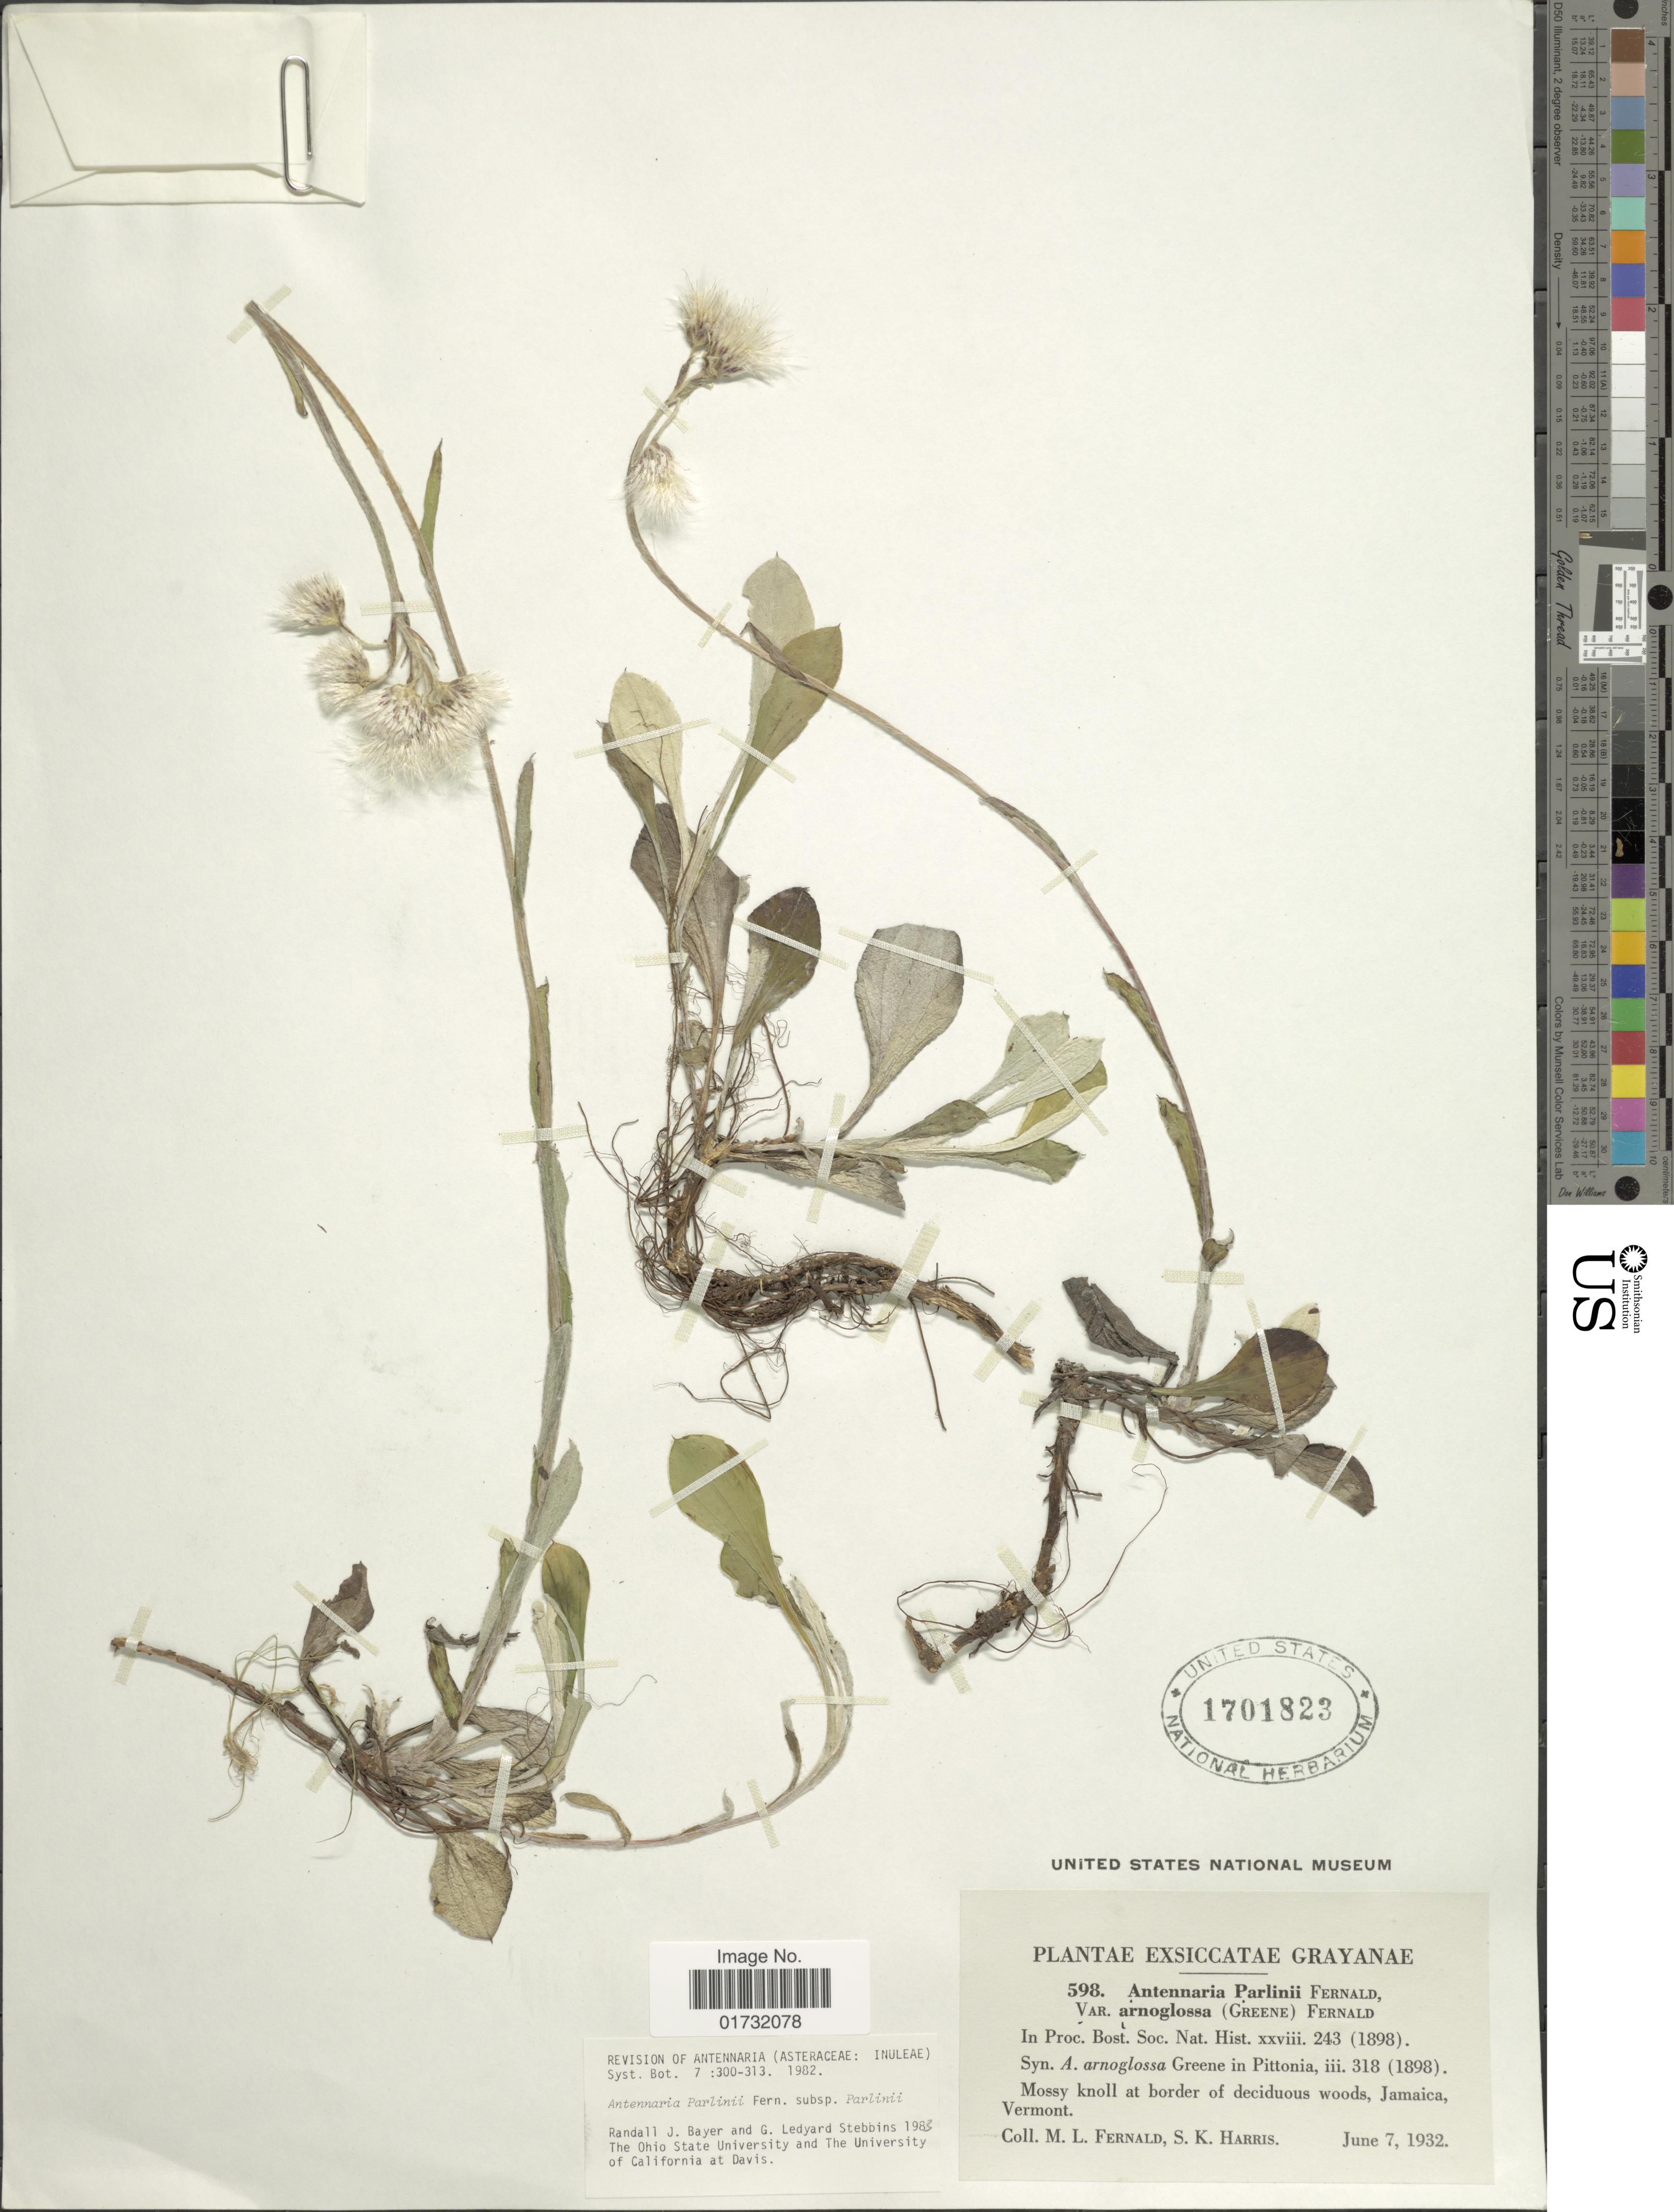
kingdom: Plantae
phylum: Tracheophyta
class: Magnoliopsida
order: Asterales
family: Asteraceae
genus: Antennaria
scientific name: Antennaria parlinii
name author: Fernald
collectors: M. L. Fernald & S. K. Harris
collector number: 598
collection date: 1932-06-07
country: United States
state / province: Vermont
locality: Jamaica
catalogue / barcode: US 1701823